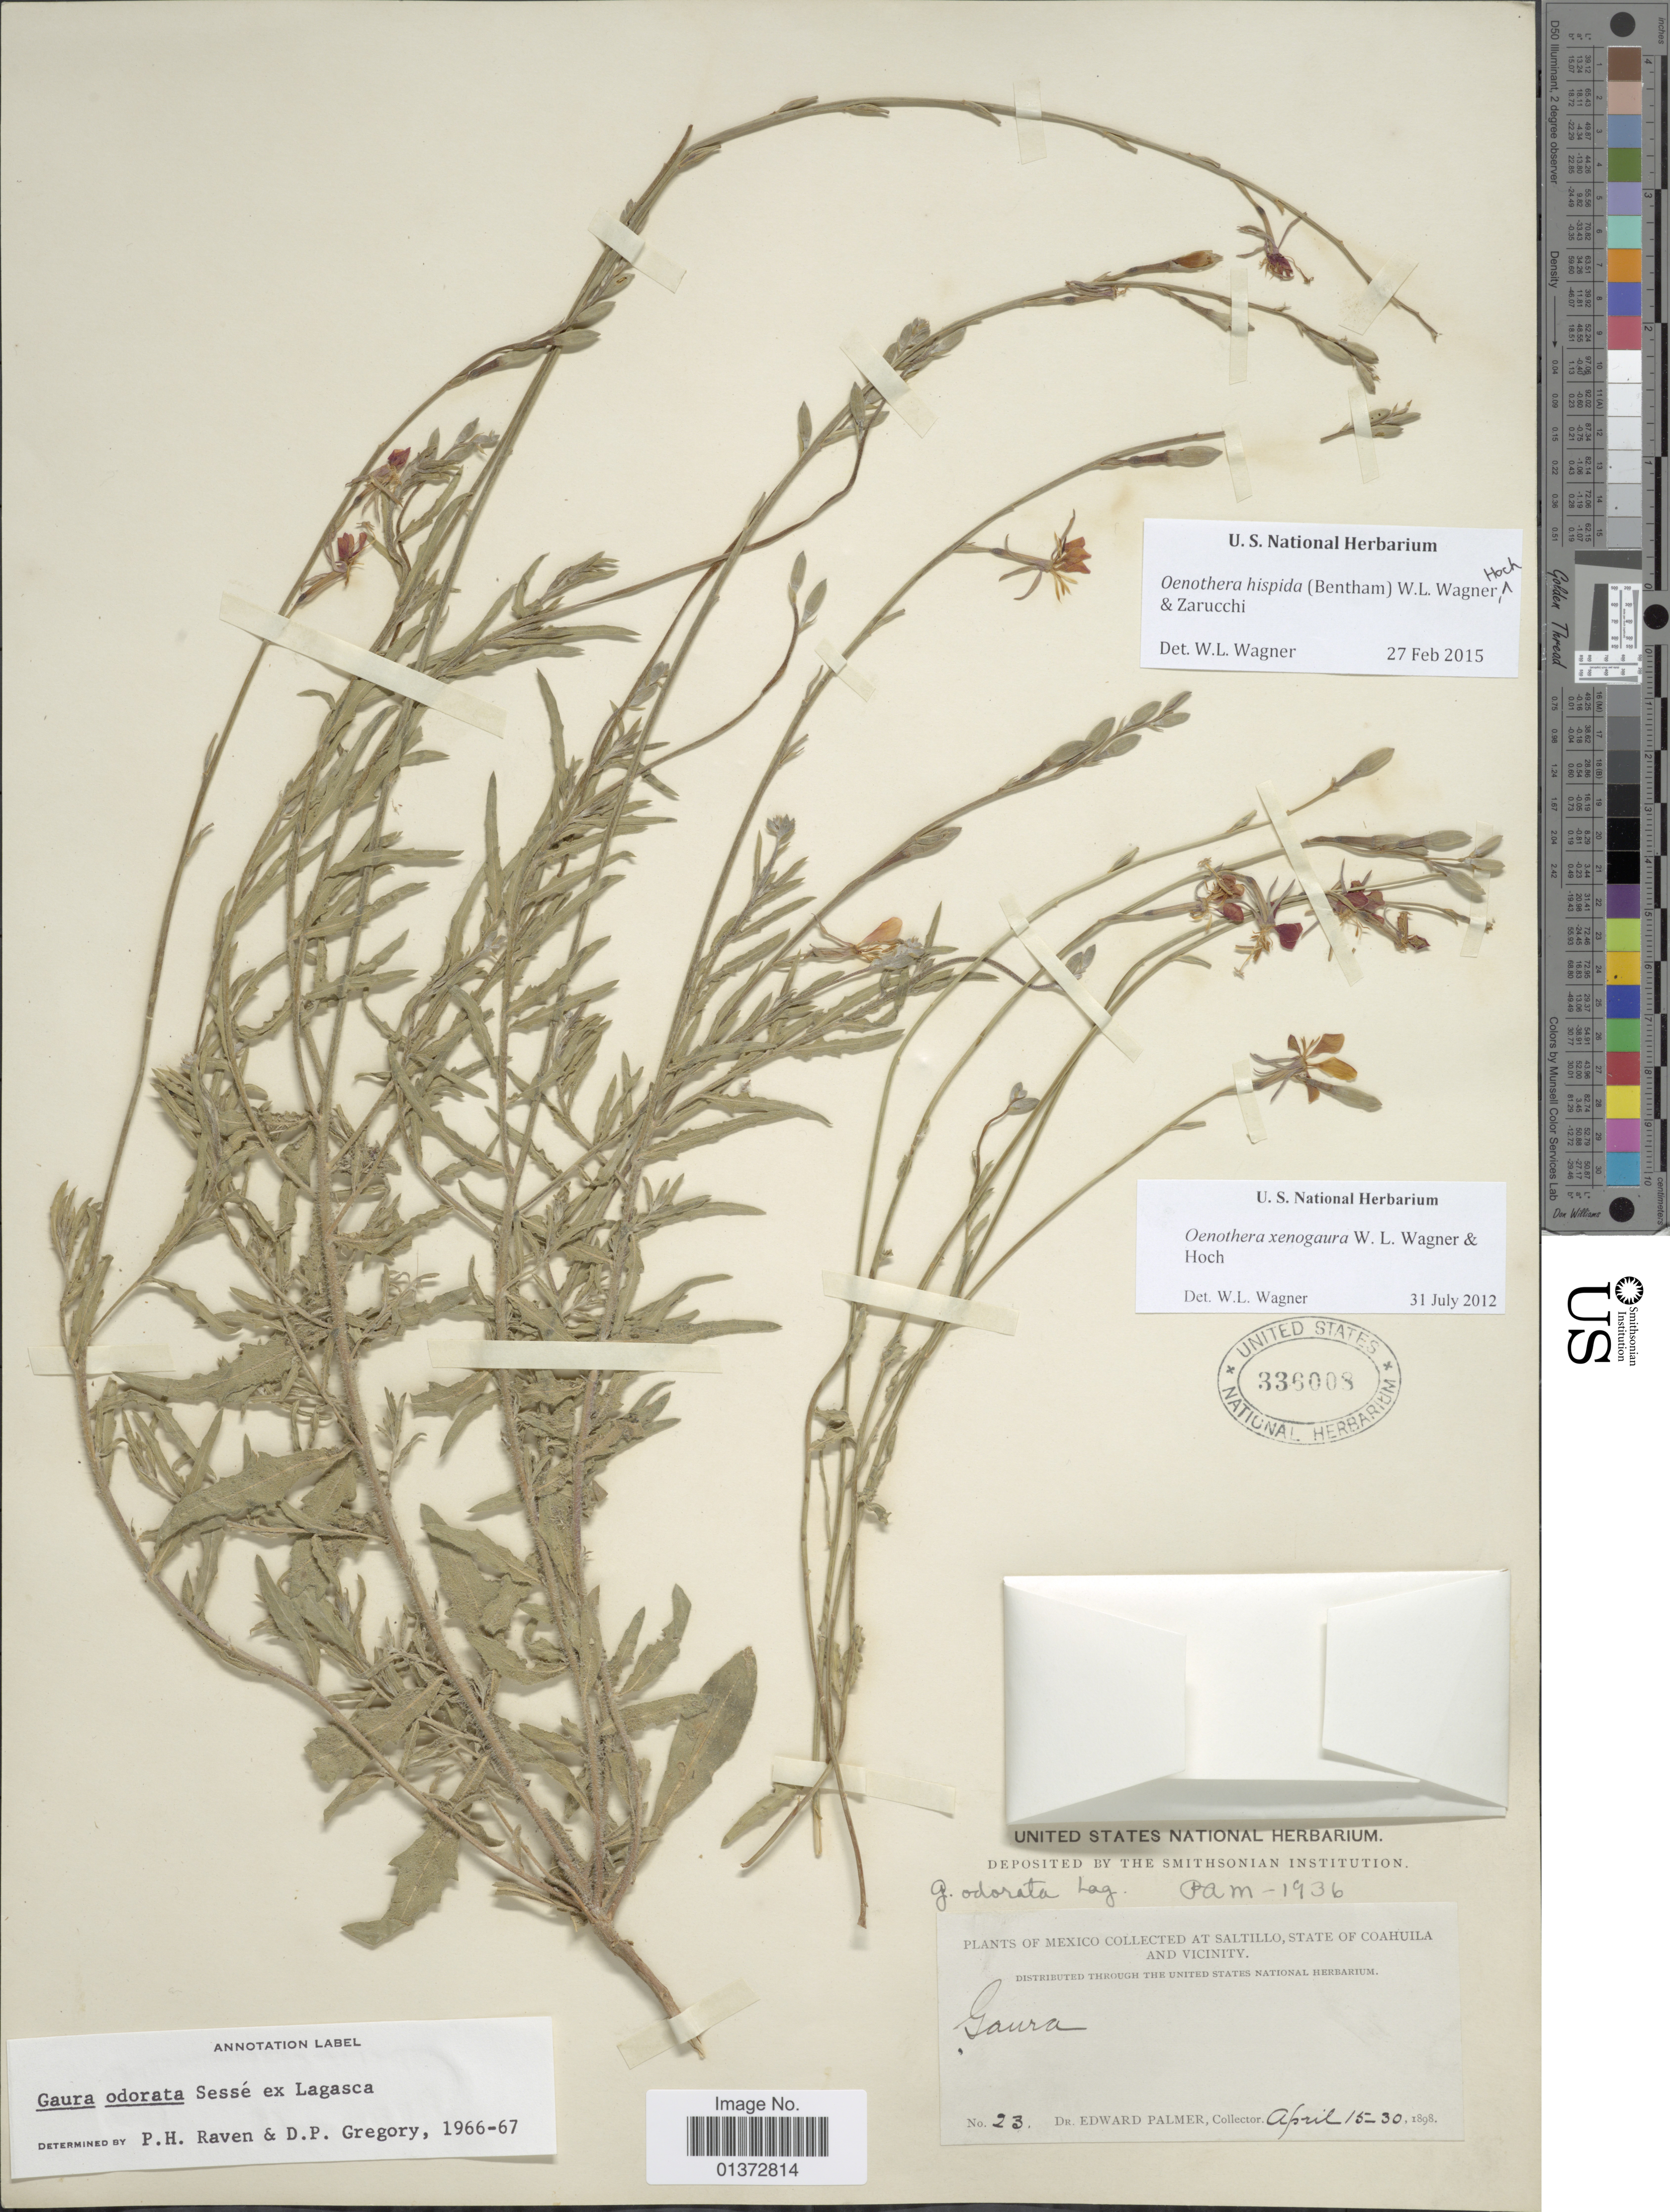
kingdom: Plantae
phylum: Tracheophyta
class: Magnoliopsida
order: Myrtales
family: Onagraceae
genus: Oenothera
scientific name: Oenothera hispida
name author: (Benth.) W.L. Wagner et al.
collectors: E. Palmer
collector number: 23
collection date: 1898-04-15/1898-04-30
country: Mexico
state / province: Coahuila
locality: Saltillo, state of Coahuila and vicinity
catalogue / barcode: US 336008